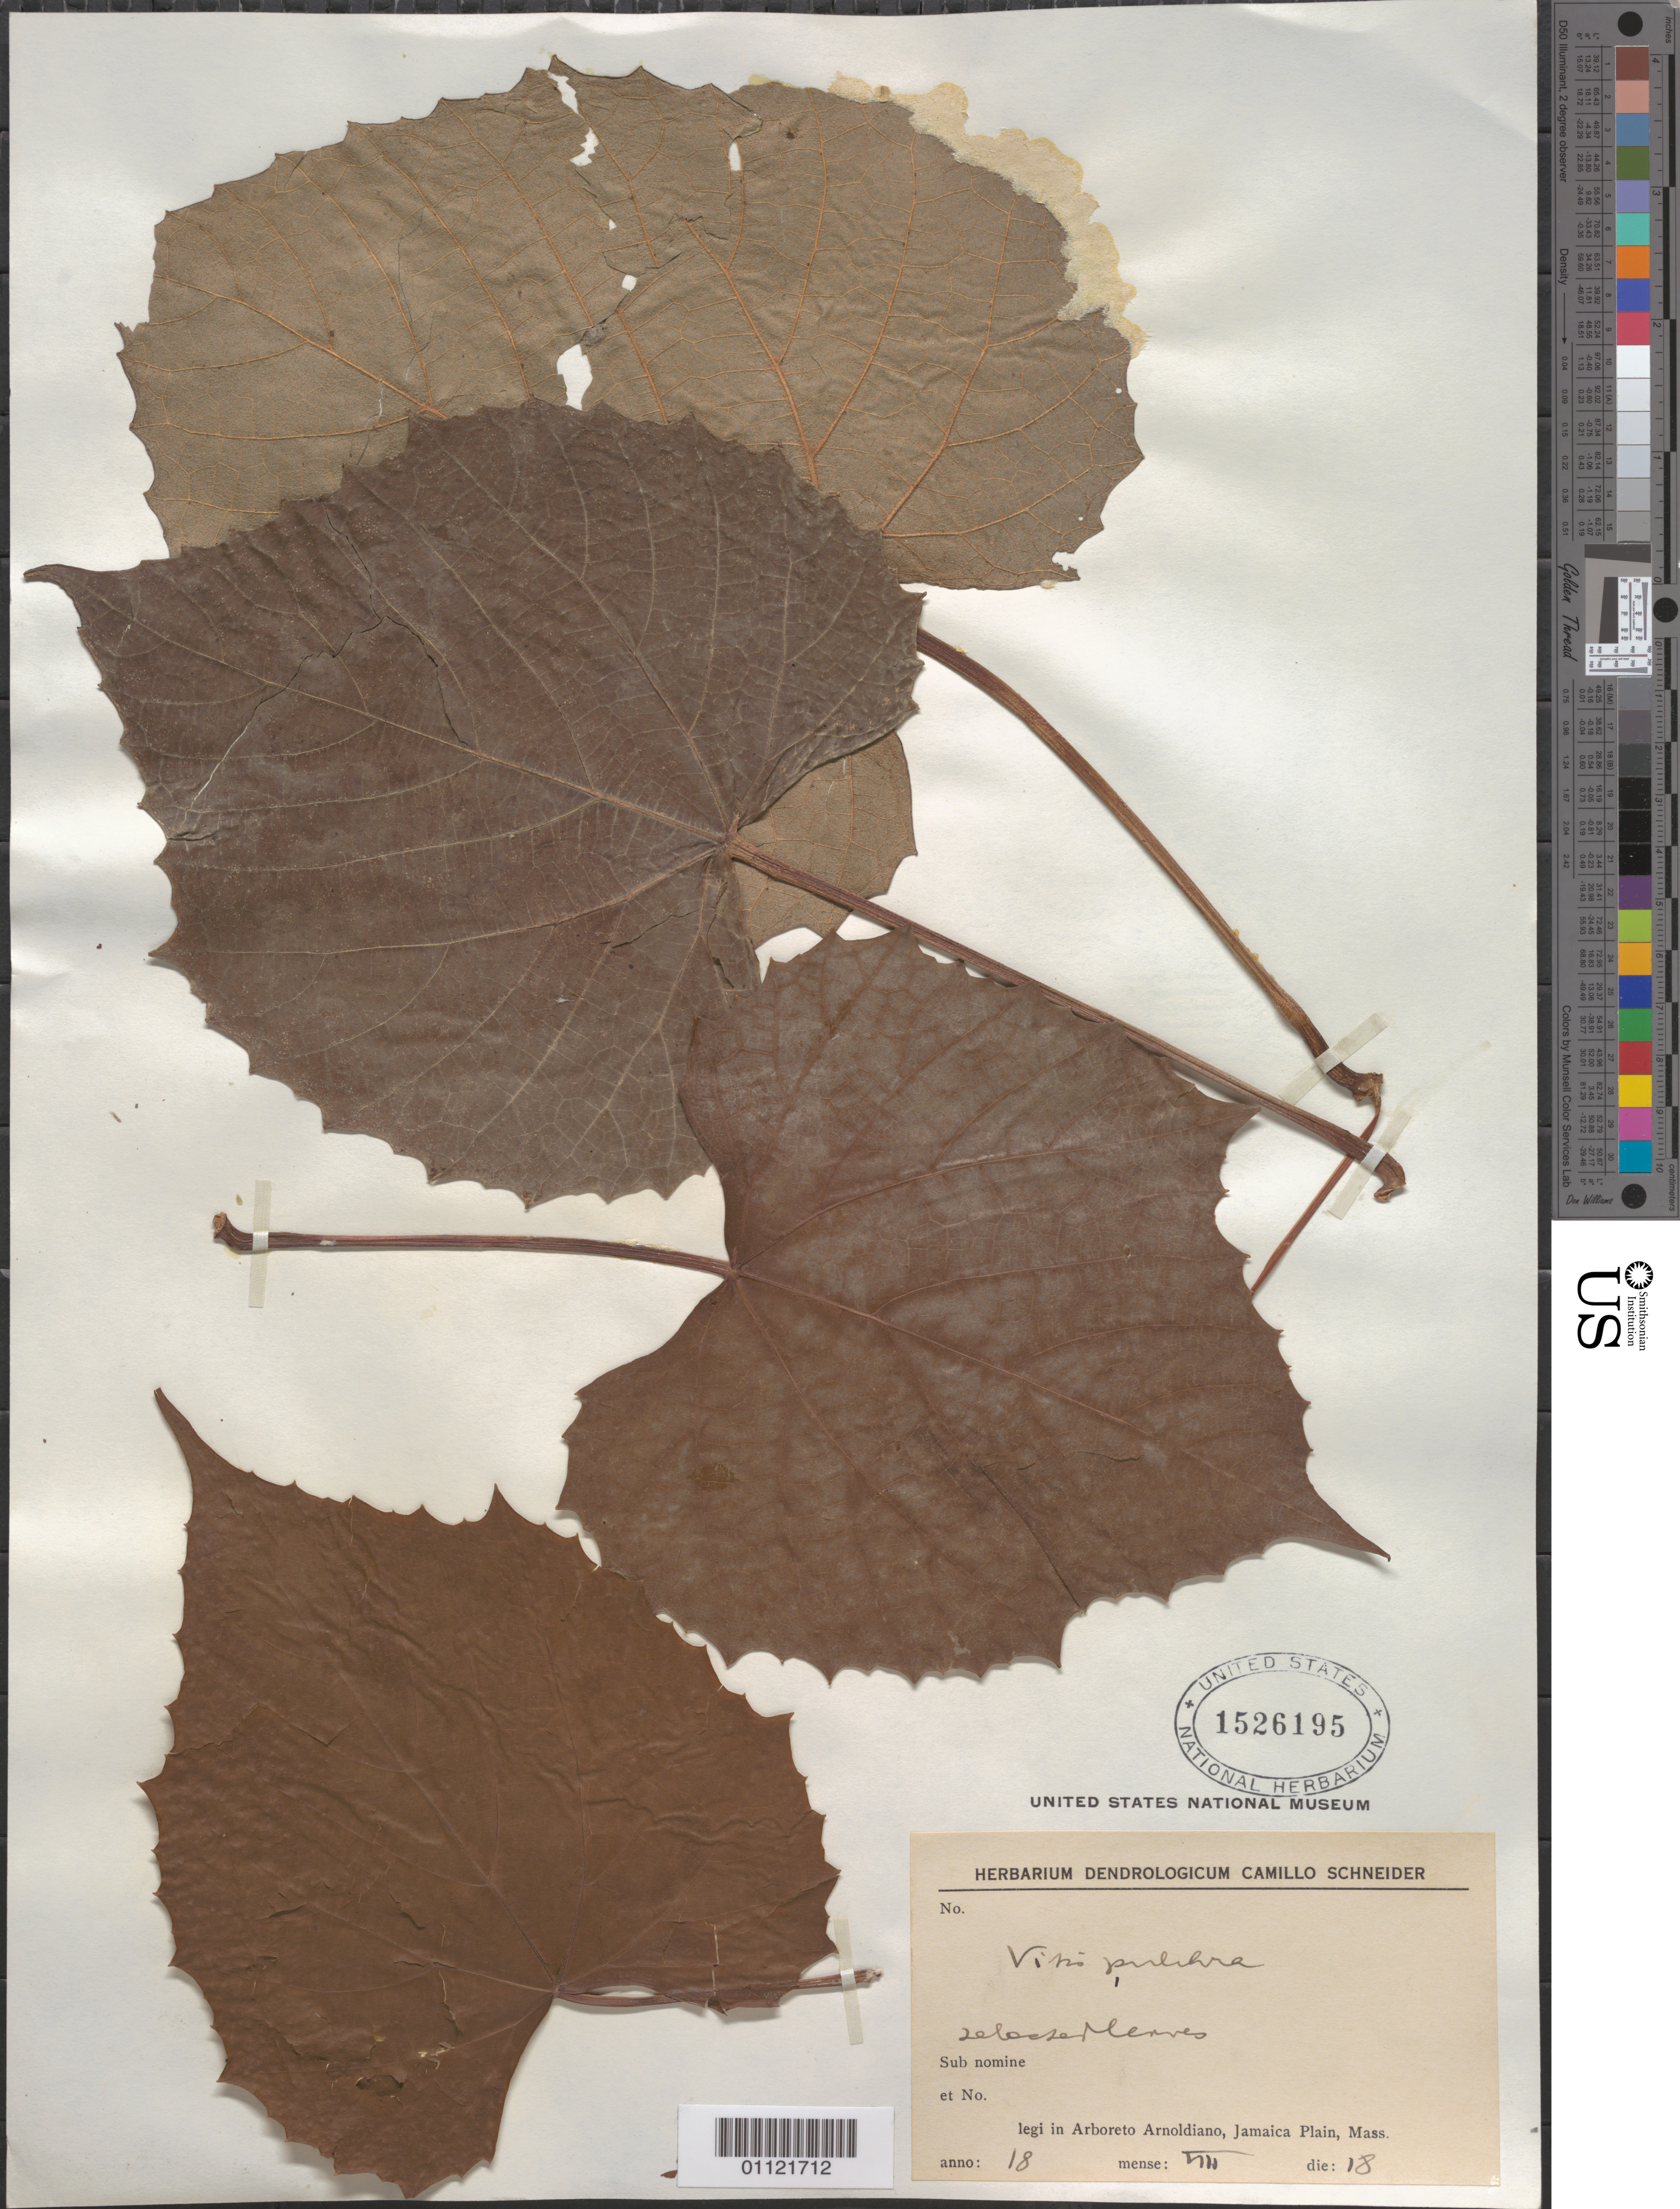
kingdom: Plantae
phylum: Tracheophyta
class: Magnoliopsida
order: Vitales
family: Vitaceae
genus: Vitis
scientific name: Vitis pulchra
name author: Rehder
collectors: ex herb. Dendrologicum C. Schneider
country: United States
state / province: Massachusetts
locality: Arboreto Arnoldiano, Jamaica Plain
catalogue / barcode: US 1526195